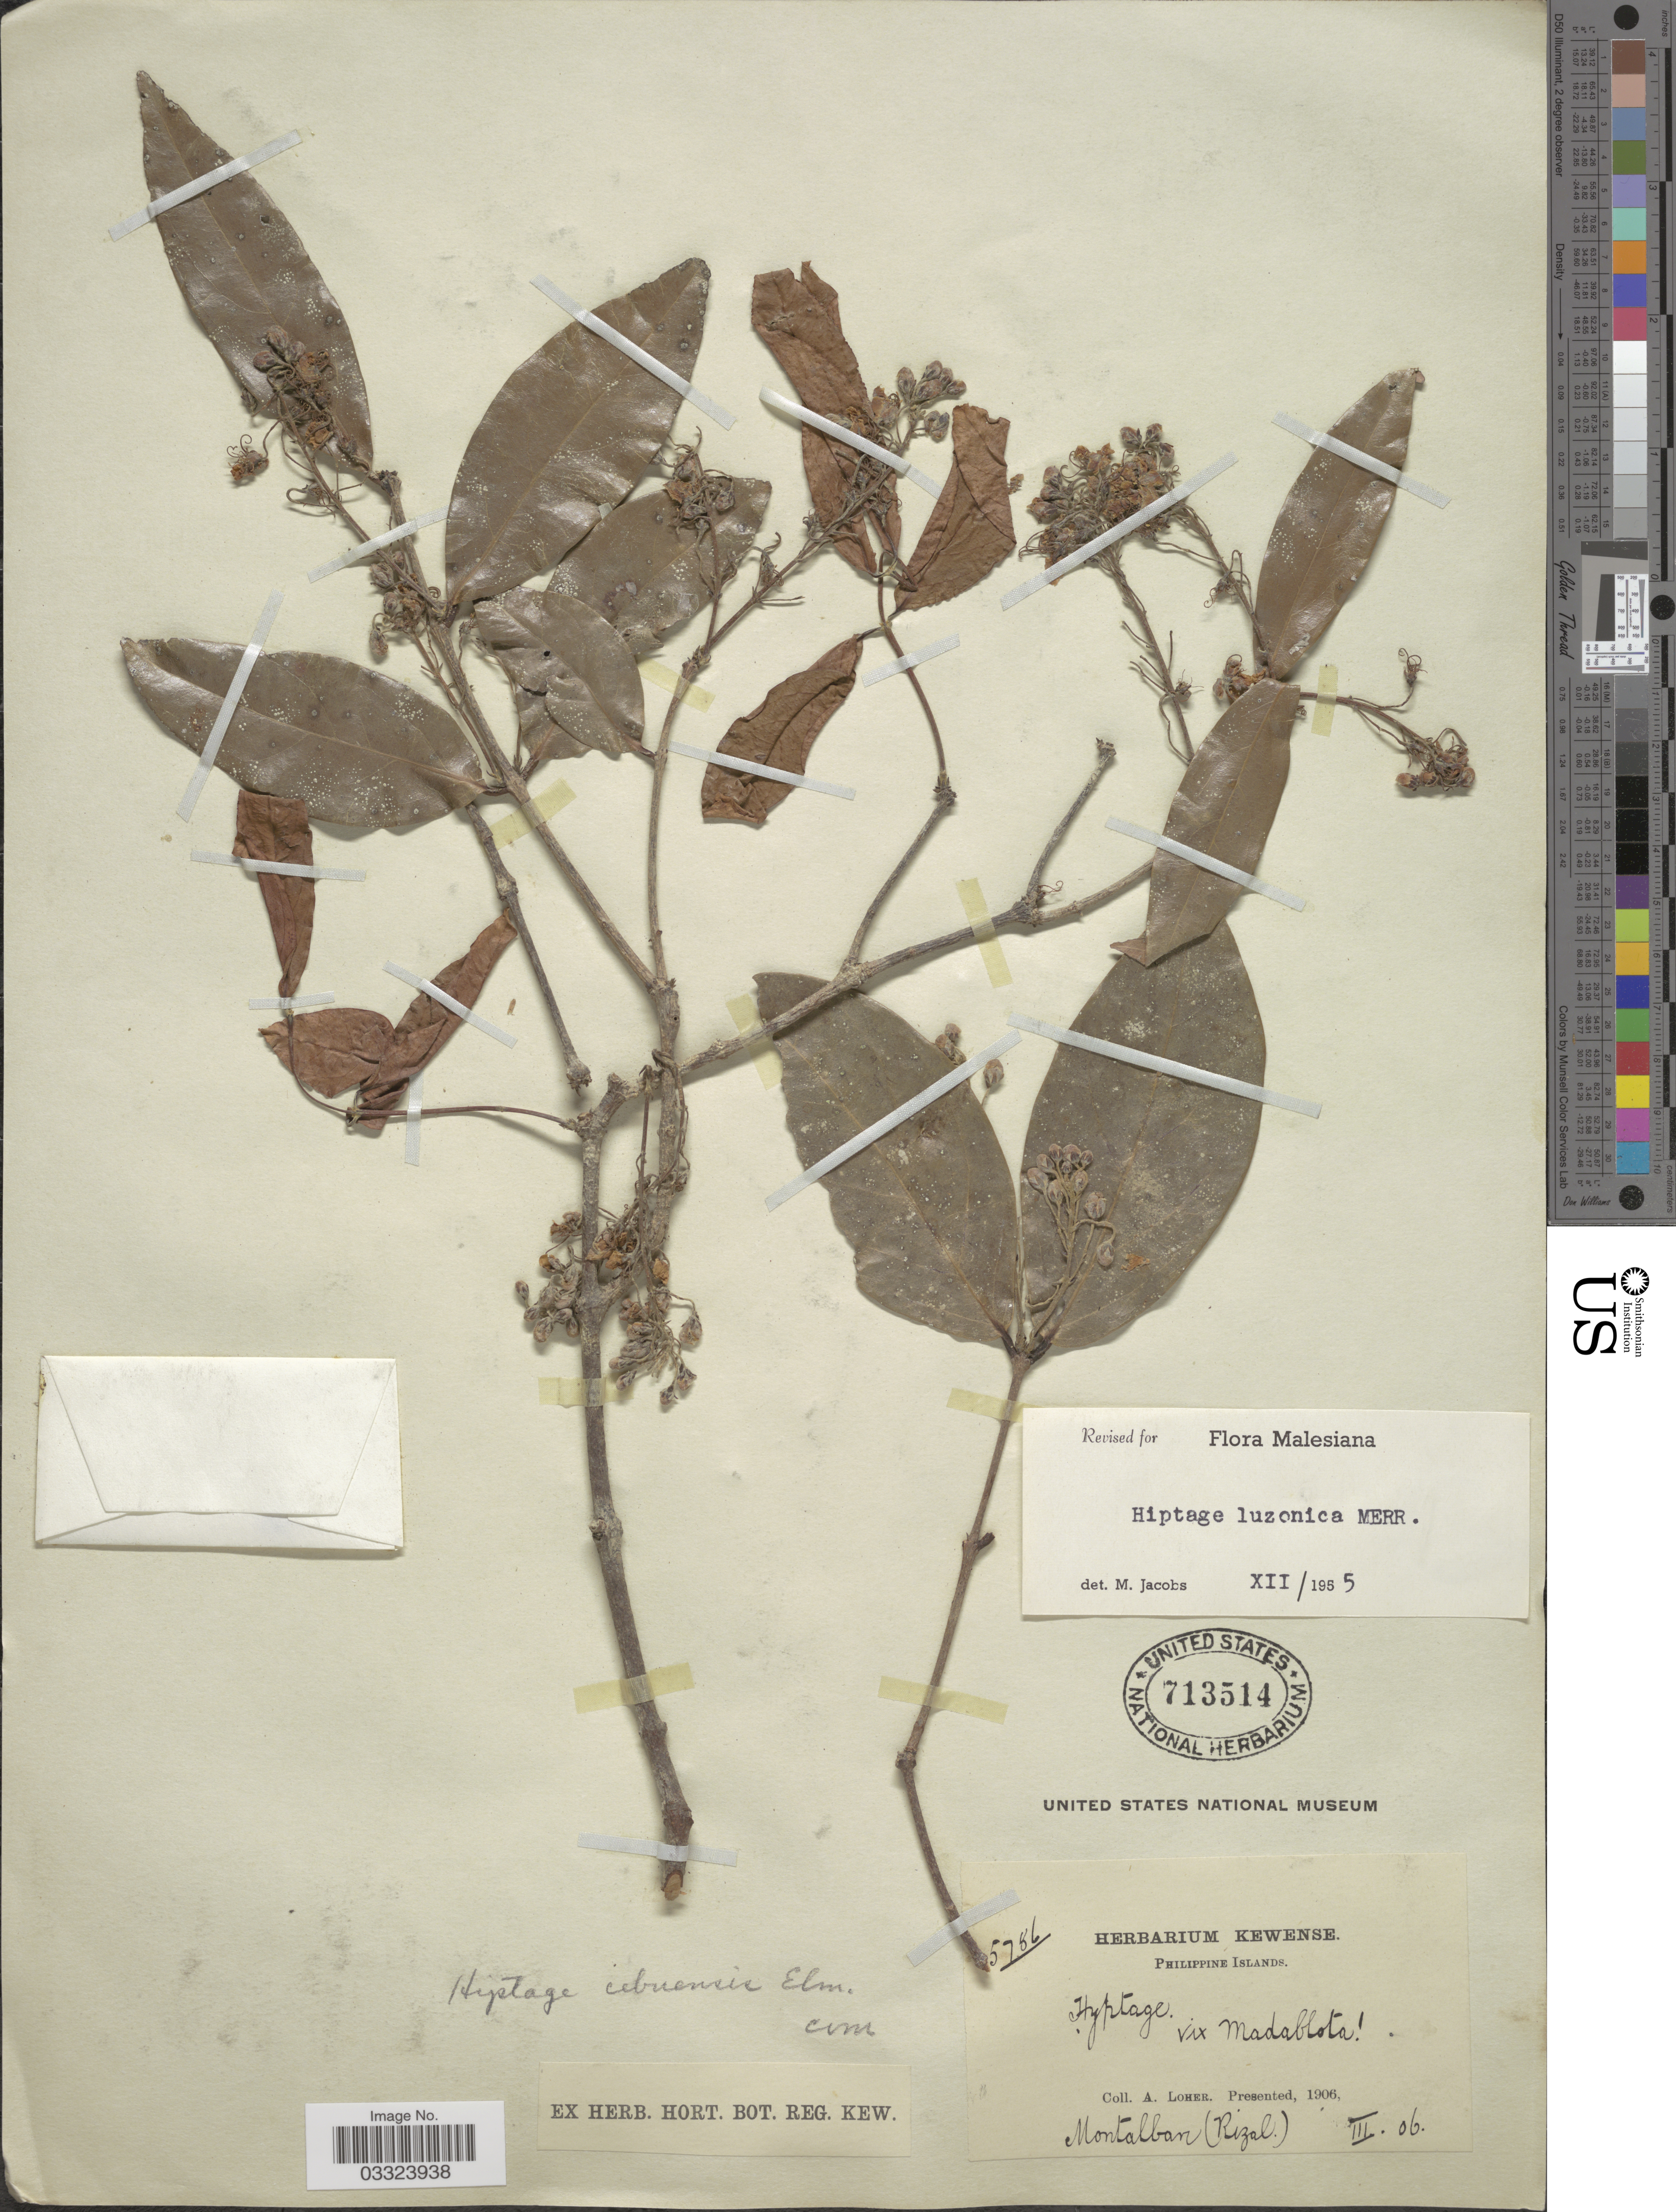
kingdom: Plantae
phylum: Tracheophyta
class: Magnoliopsida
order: Malpighiales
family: Malpighiaceae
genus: Hiptage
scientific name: Hiptage luzonica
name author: Merr.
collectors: A. Loher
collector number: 5786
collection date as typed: Transcribed d/m/y: /3/6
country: Philippines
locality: Montalban (Rizal).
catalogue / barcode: US 713514